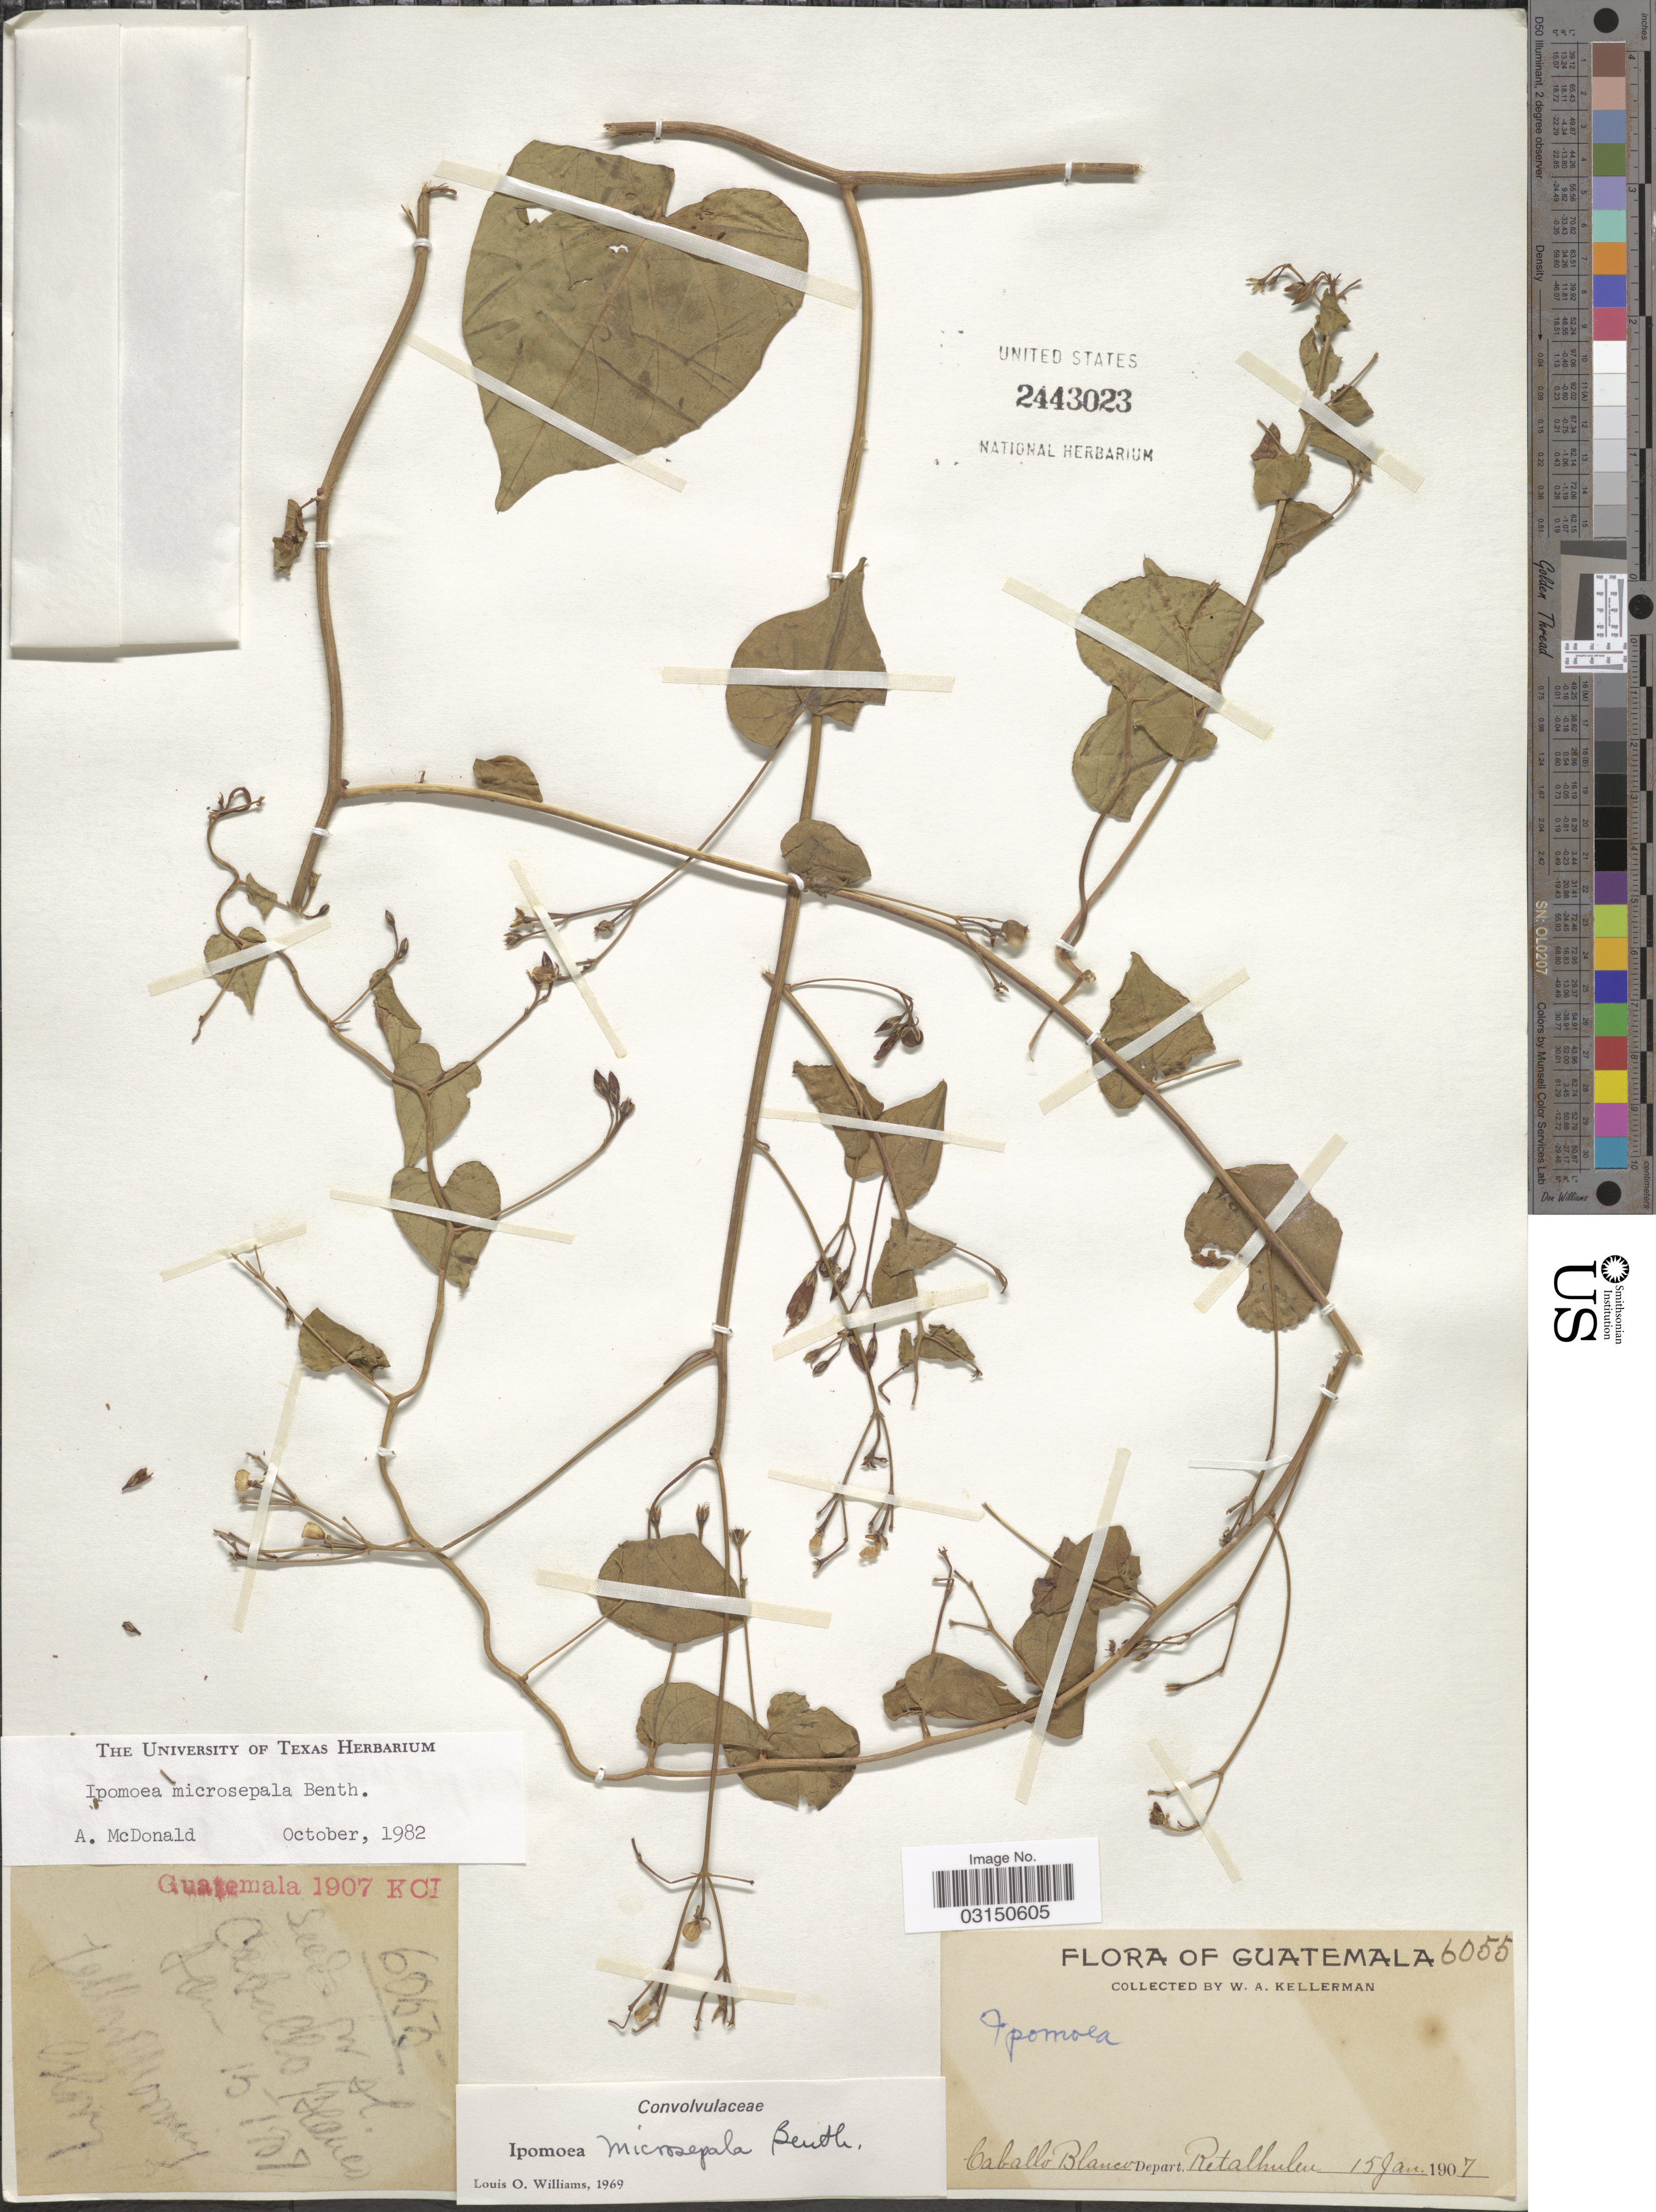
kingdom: Plantae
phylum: Tracheophyta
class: Magnoliopsida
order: Solanales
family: Convolvulaceae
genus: Ipomoea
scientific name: Ipomoea microsepala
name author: Benth.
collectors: W. Kellerman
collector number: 6055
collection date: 1907-01-15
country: Guatemala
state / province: Retalhuleu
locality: Caballo Blanco Depart. Retalhuleu.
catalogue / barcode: US 2443023